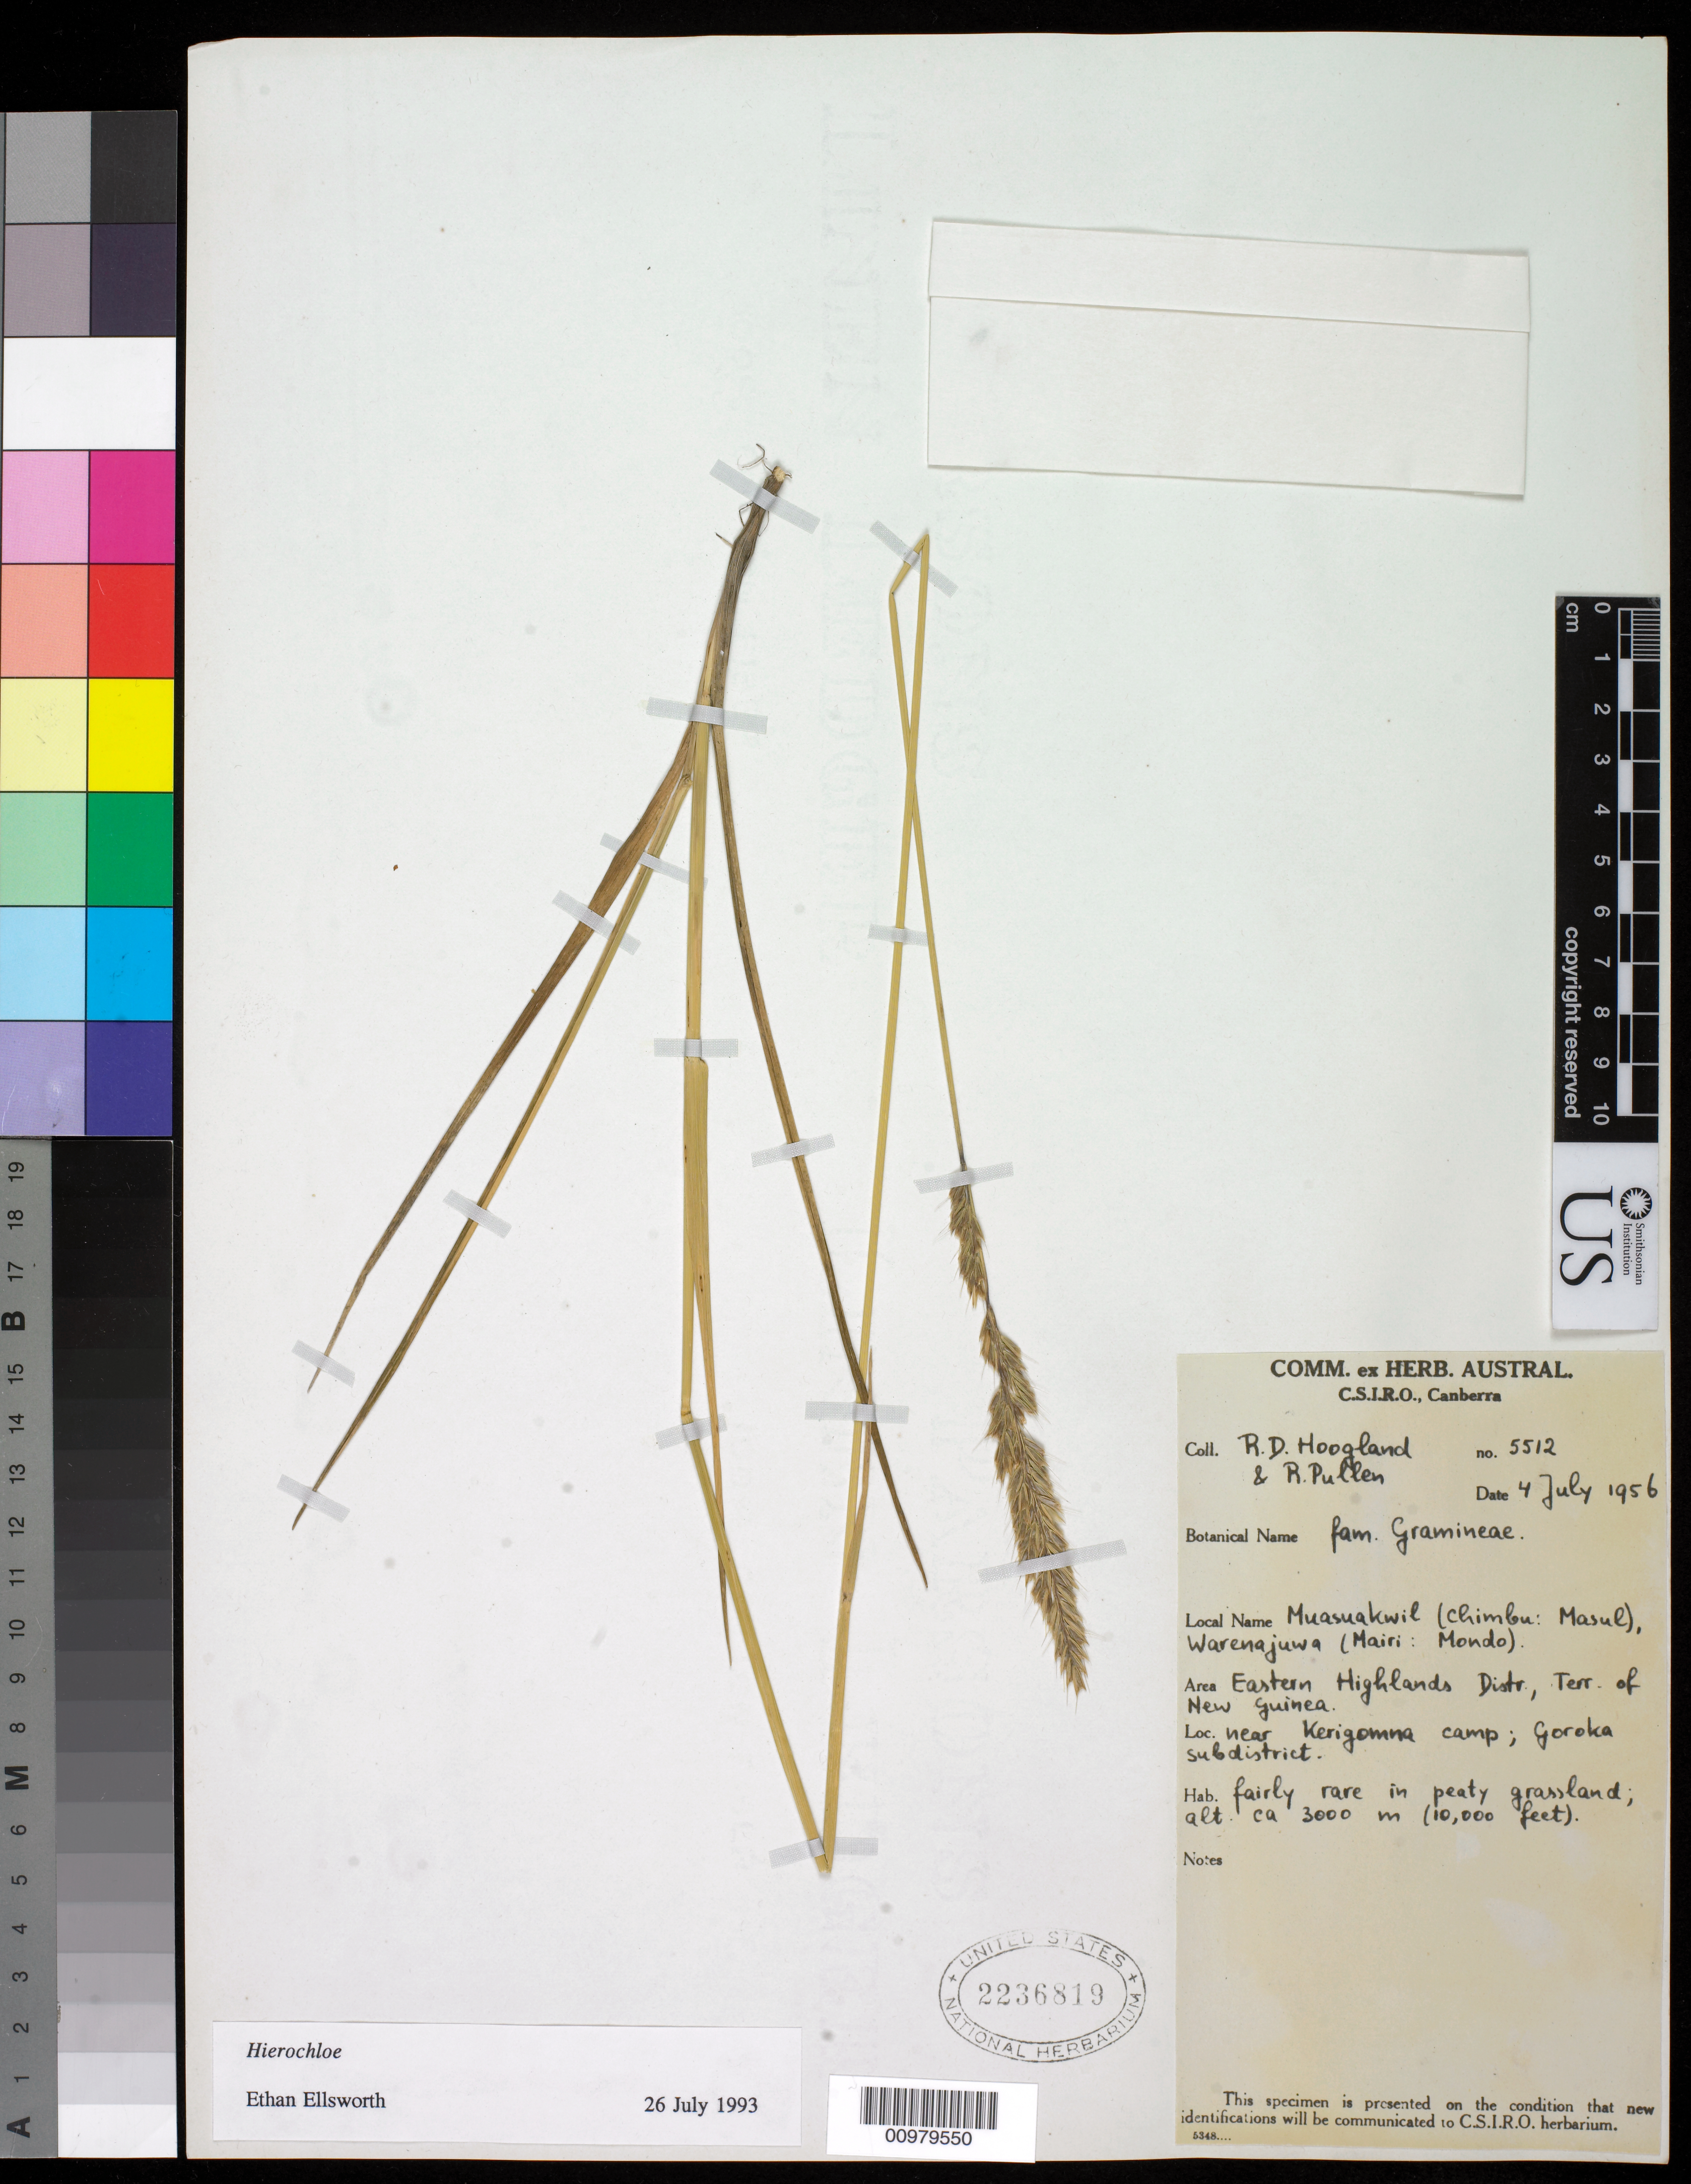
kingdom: Plantae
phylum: Tracheophyta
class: Liliopsida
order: Poales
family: Poaceae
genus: Hierochloe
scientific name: Hierochloe sp.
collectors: R. D. Hoogland & R. Pullen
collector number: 5512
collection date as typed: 04 Jul 1956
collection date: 1956-07-04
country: Papua New Guinea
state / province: Eastern Highlands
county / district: Goroka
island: New Guinea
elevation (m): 3048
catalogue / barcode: US 2236819